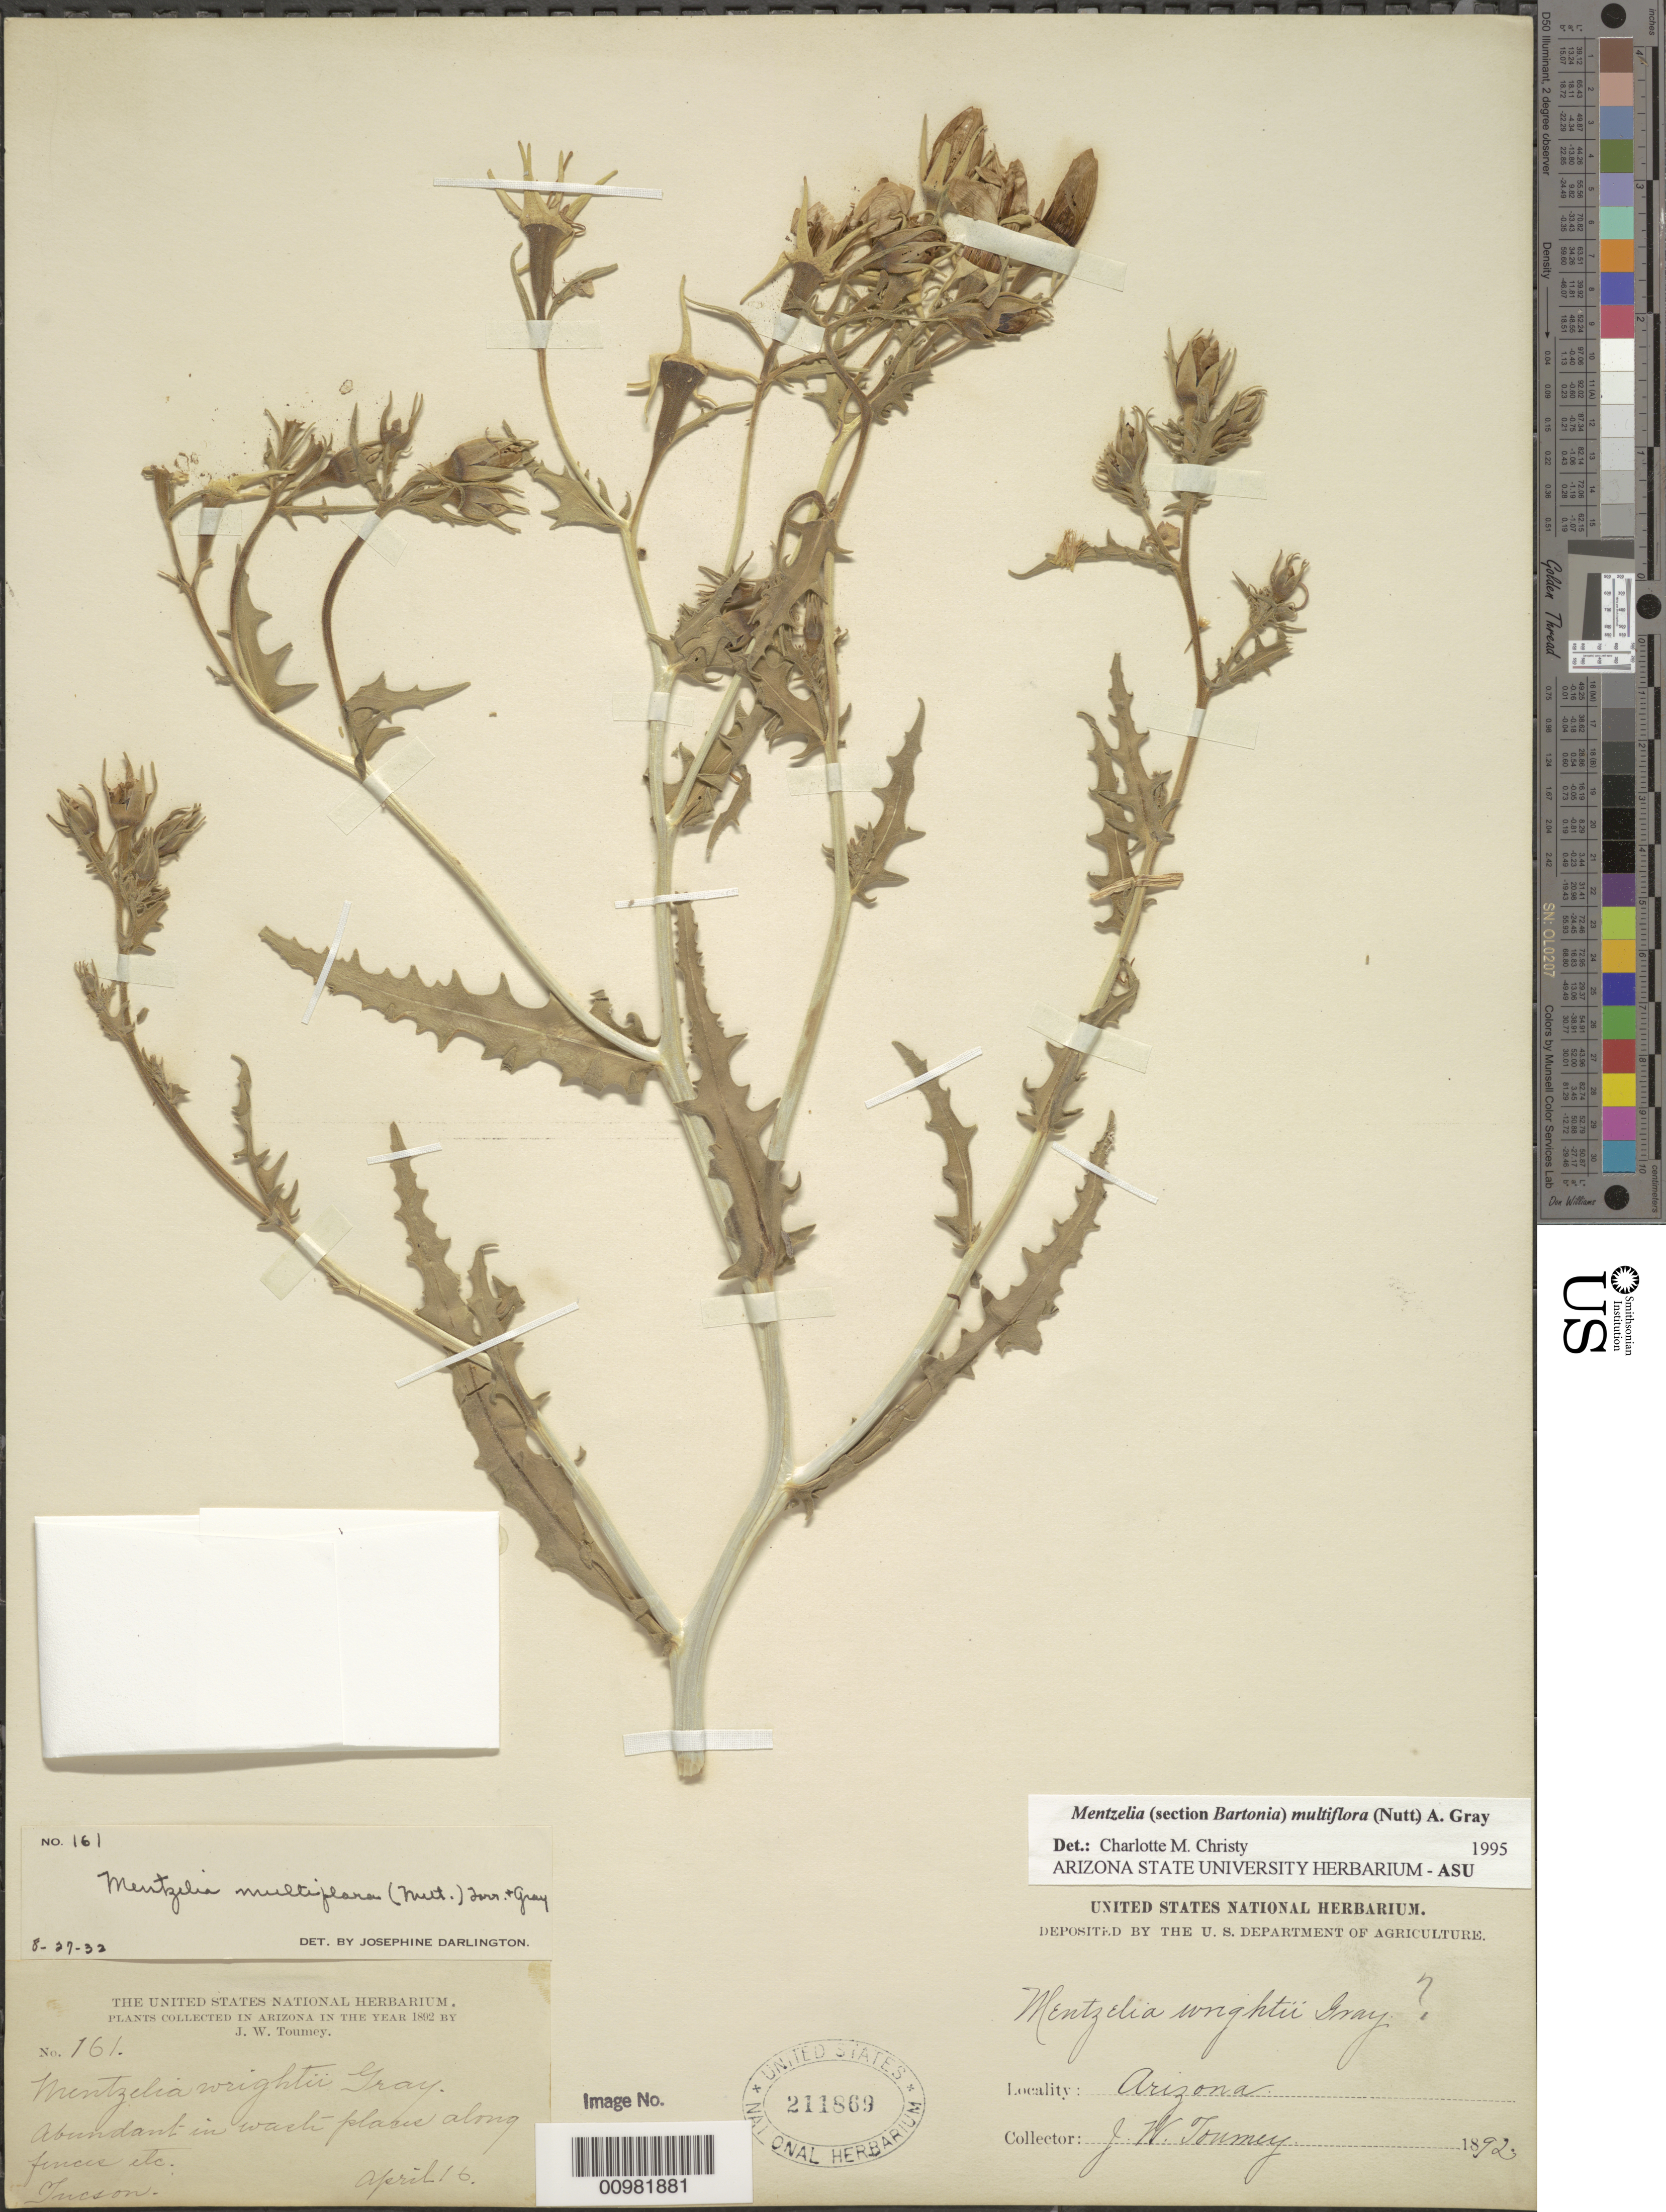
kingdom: Plantae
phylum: Tracheophyta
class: Magnoliopsida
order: Cornales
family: Loasaceae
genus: Mentzelia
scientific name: Mentzelia multiflora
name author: (Nutt.) A. Gray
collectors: J. W. Toumey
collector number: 161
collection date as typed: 16 Apr 1892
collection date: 1892-04-16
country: United States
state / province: Arizona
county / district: Pima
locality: Tucson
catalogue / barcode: US 211869